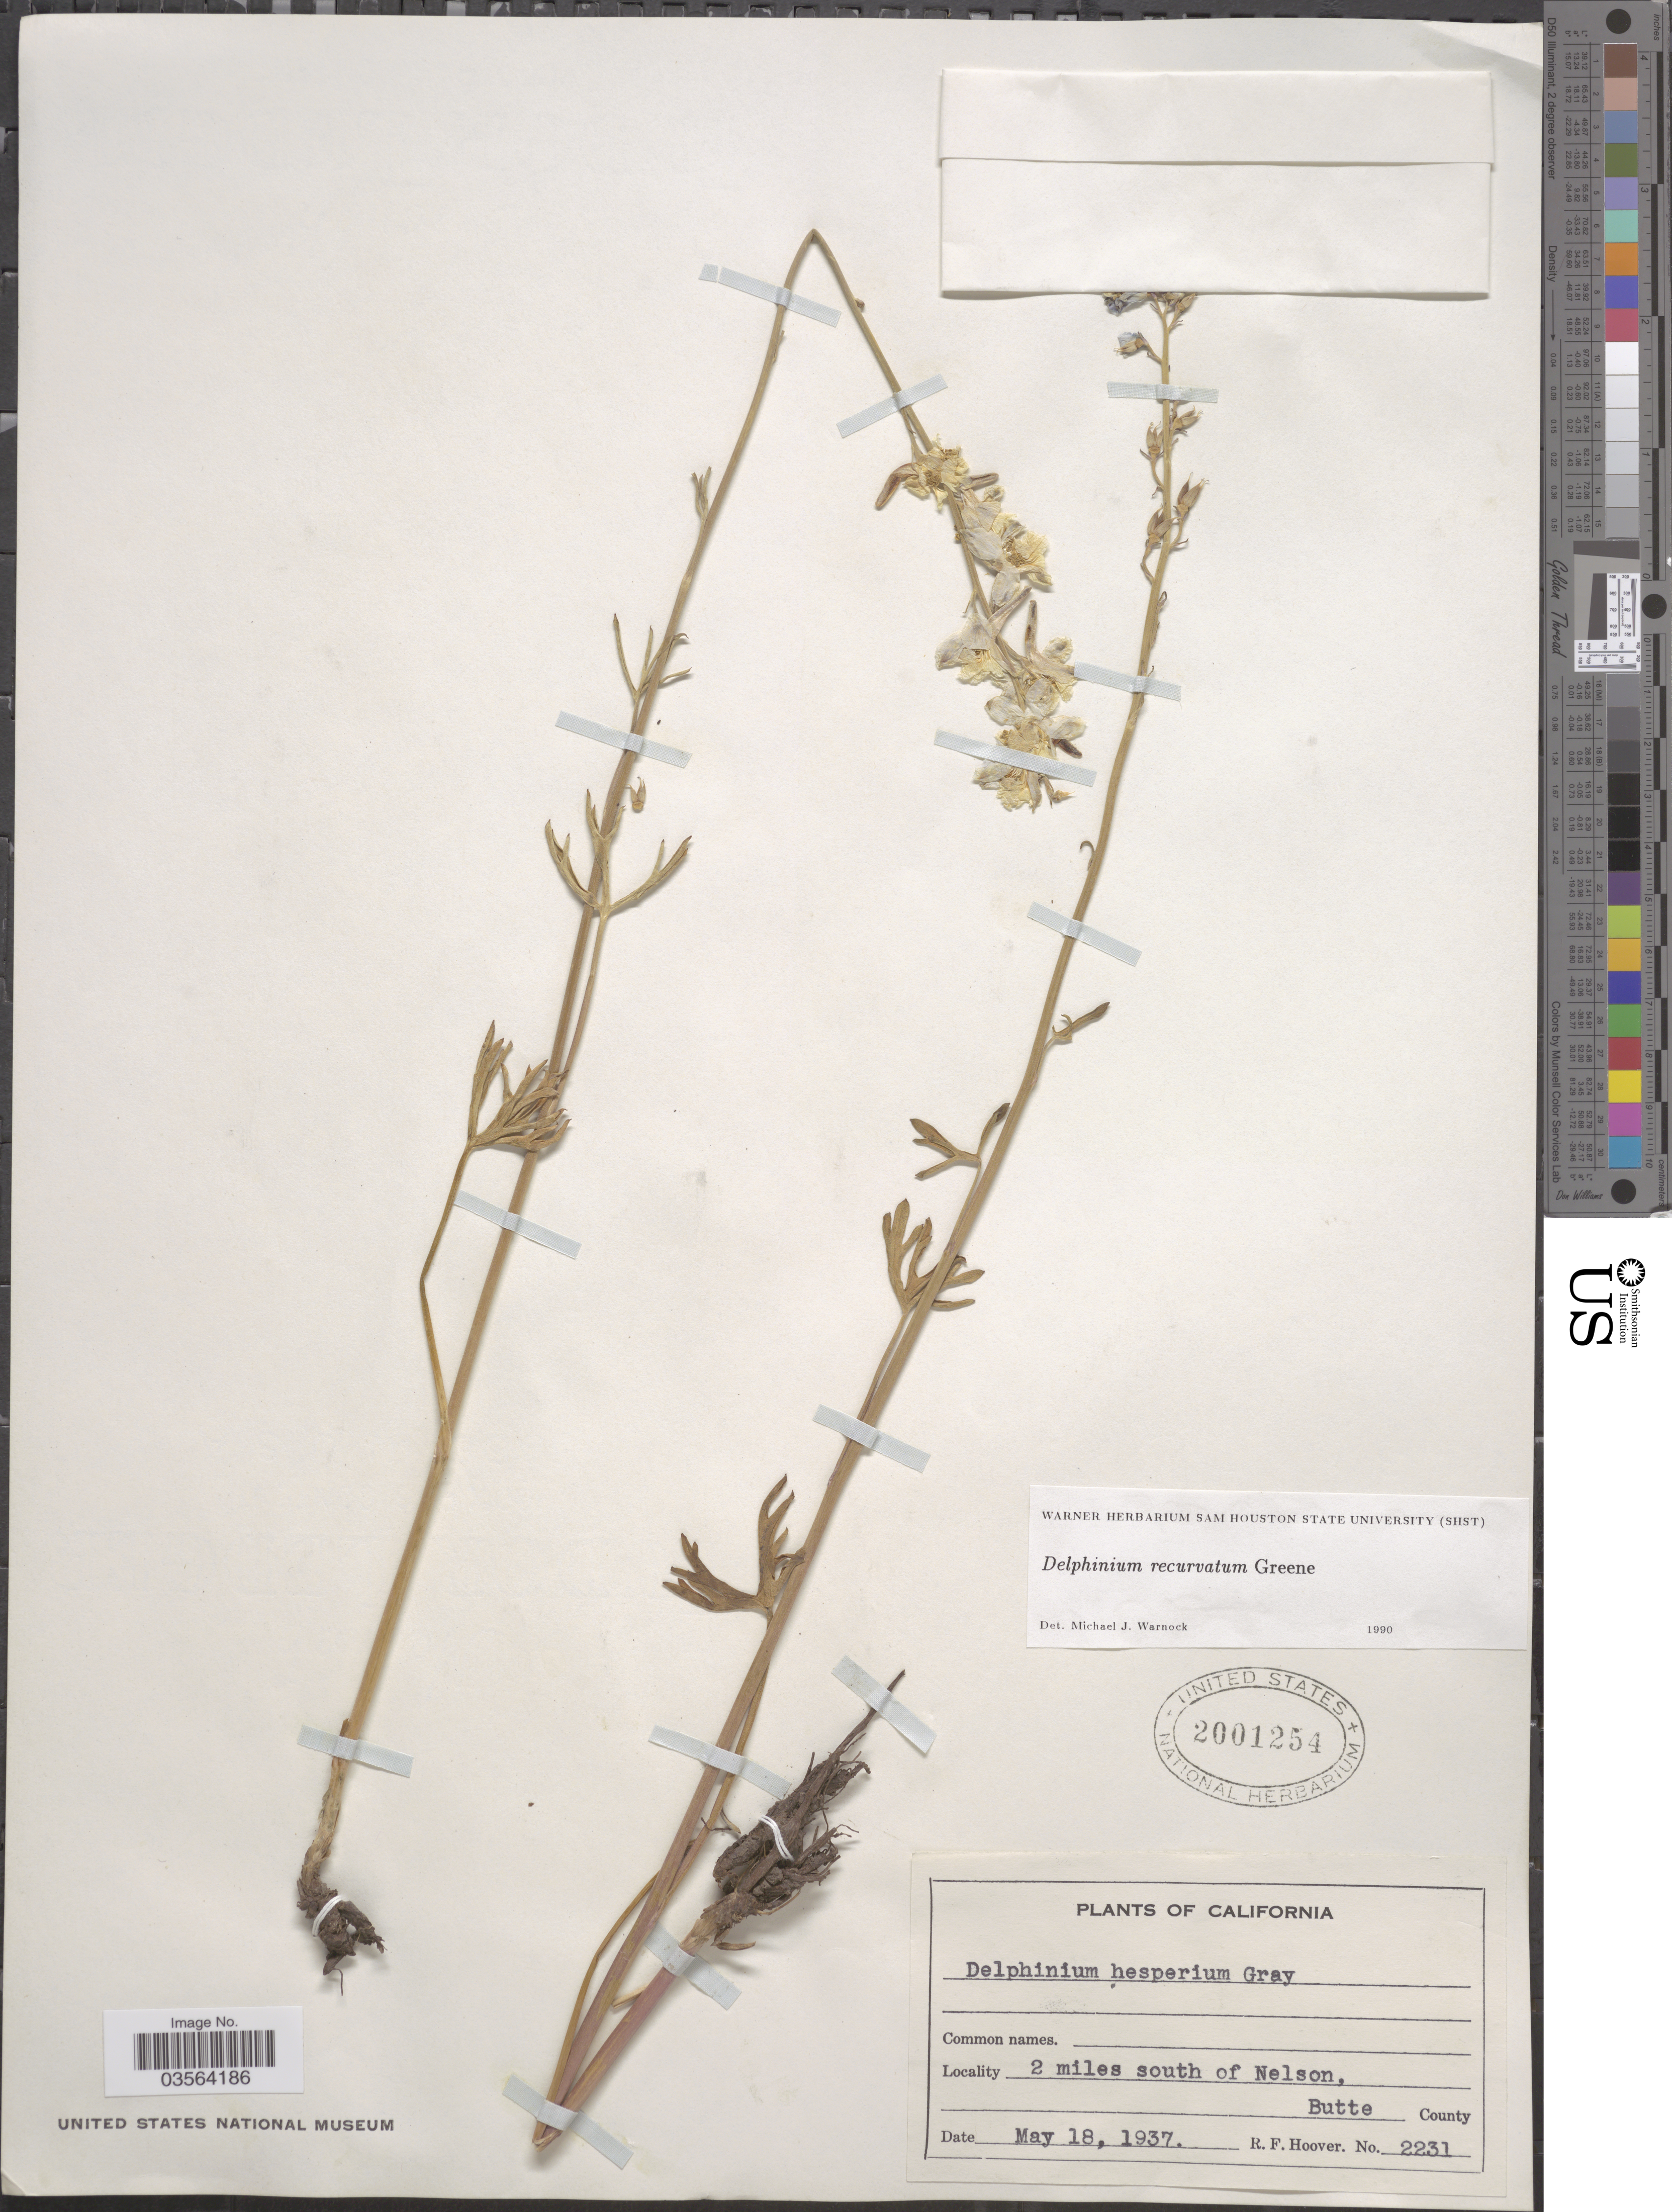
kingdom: Plantae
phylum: Tracheophyta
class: Magnoliopsida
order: Ranunculales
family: Ranunculaceae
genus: Delphinium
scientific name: Delphinium recurvatum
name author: Greene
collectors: R. F. Hoover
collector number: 2231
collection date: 1937-05-18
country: United States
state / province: California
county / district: Butte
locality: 2 miles south of Nelson. Butte County.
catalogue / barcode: US 2001254